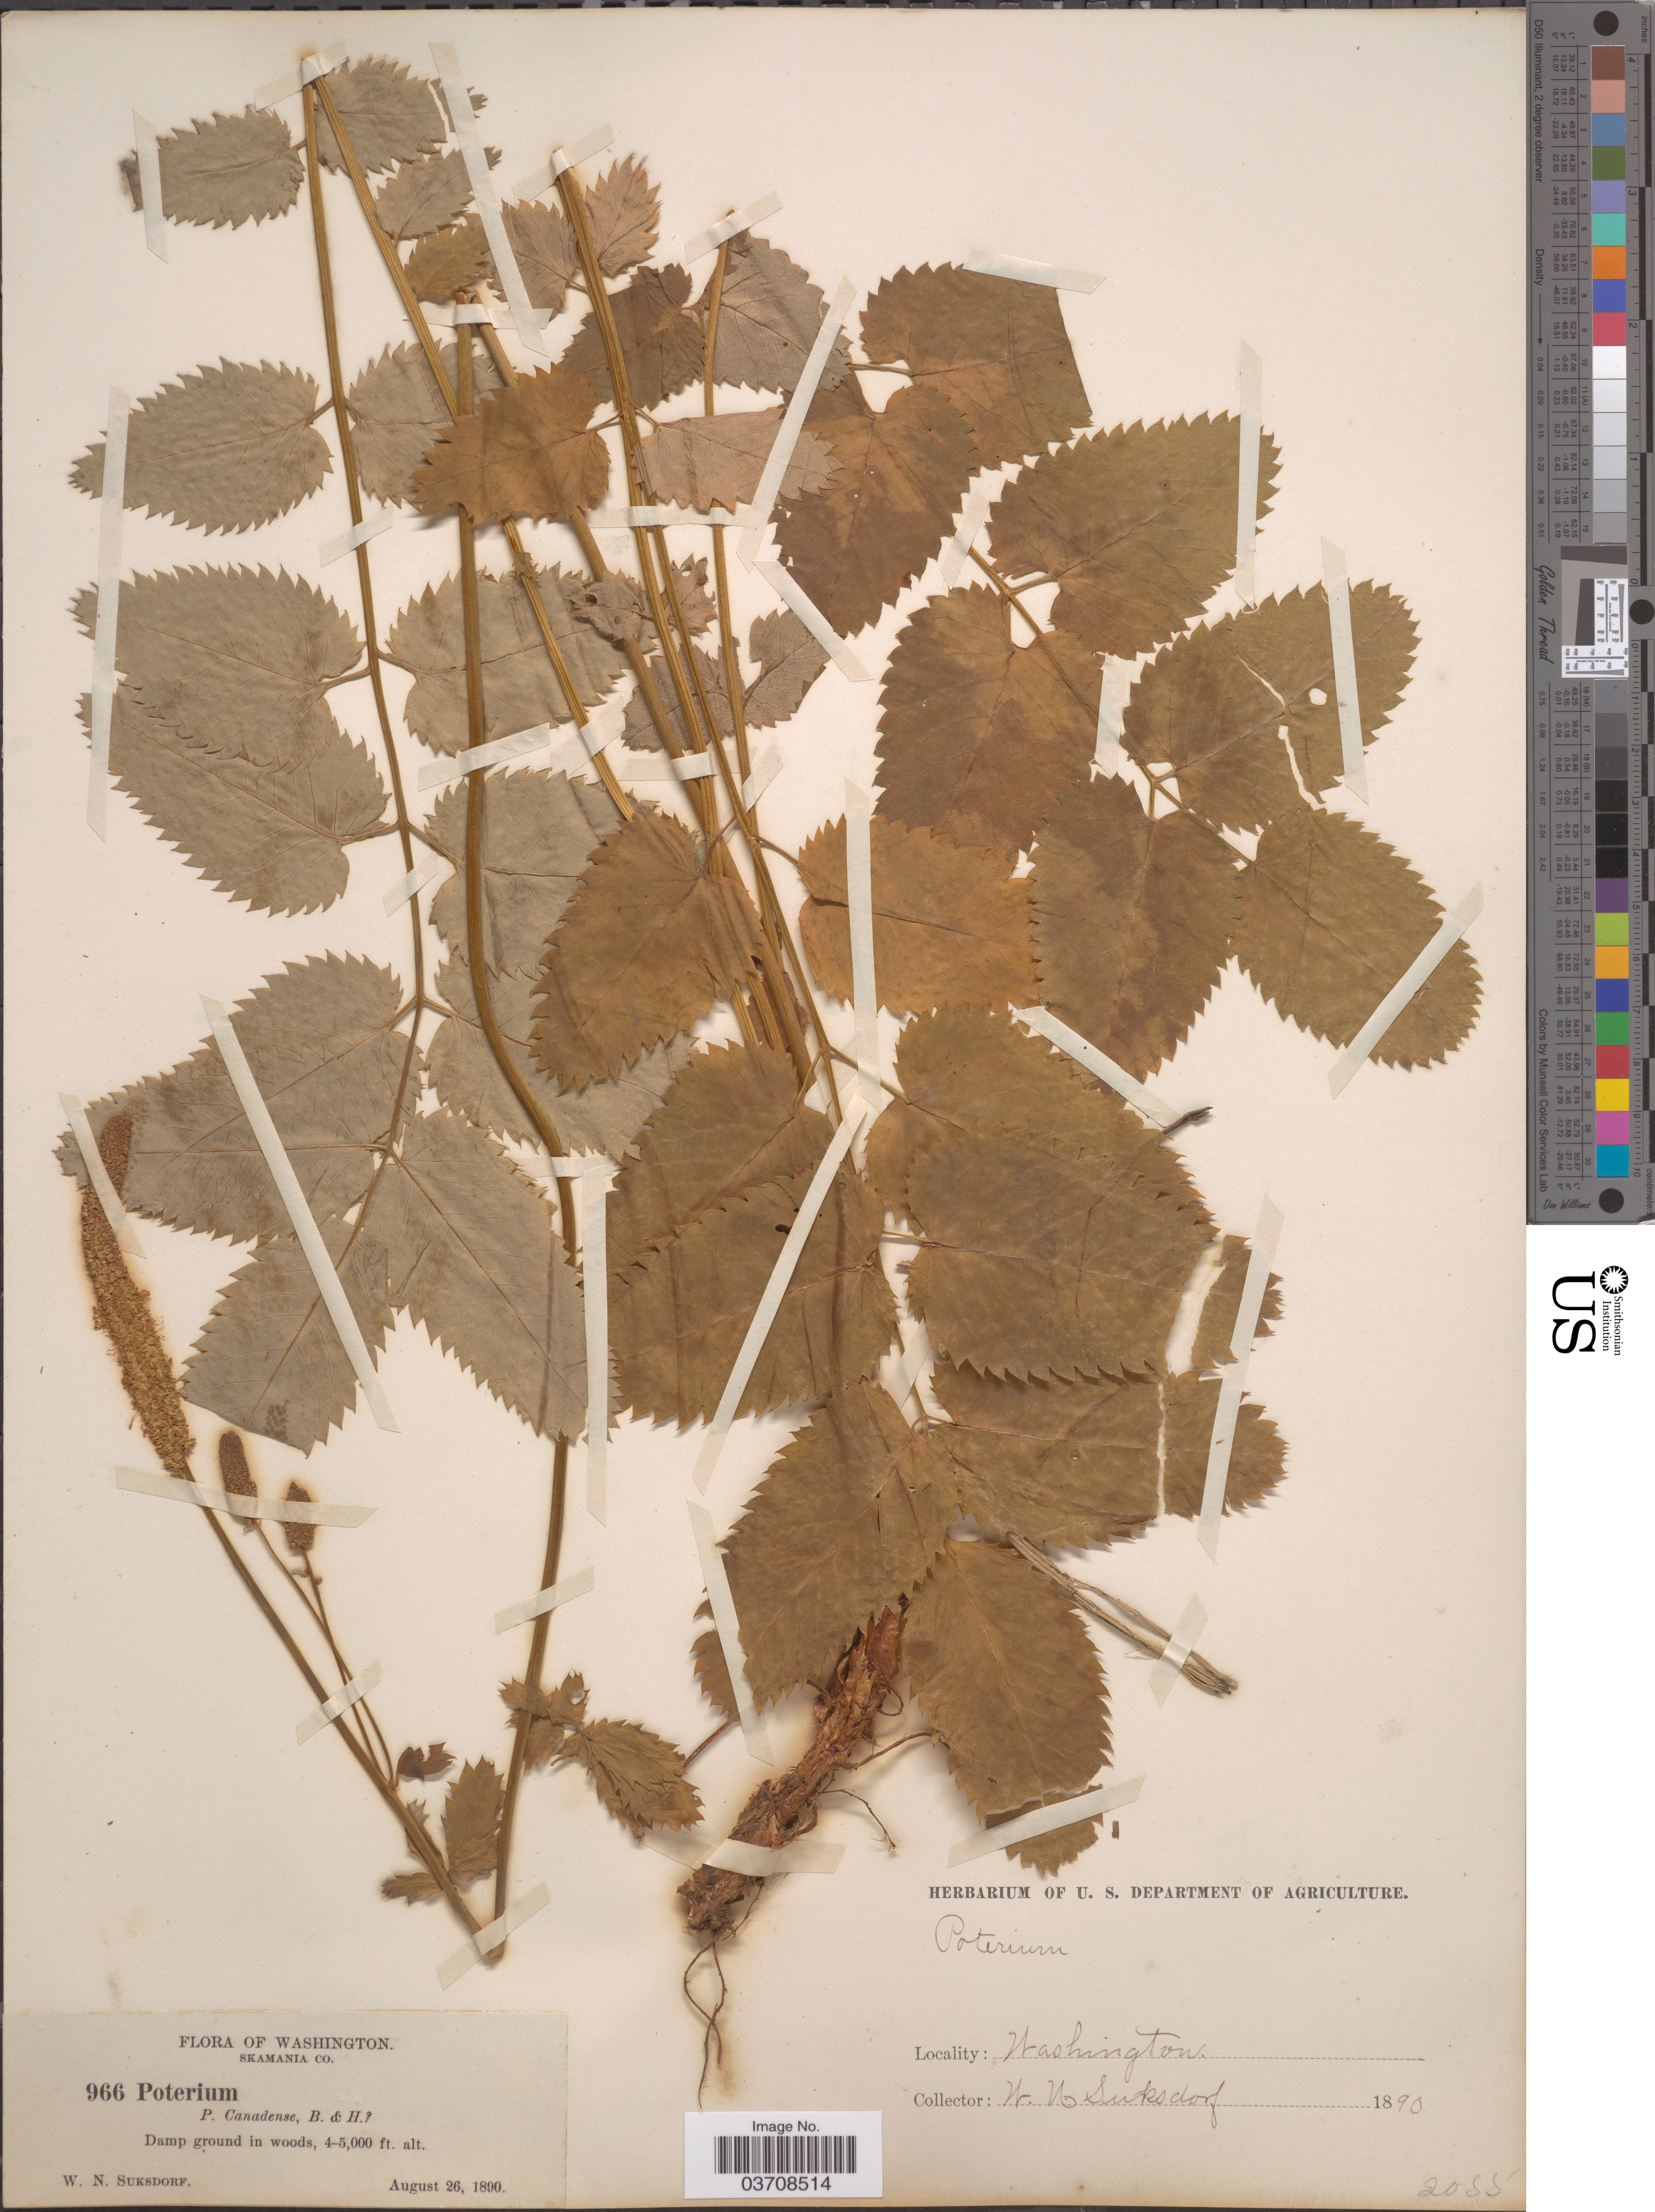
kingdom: Plantae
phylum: Tracheophyta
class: Magnoliopsida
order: Rosales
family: Rosaceae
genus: Sanguisorba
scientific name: Sanguisorba stipulata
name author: Raf.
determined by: Strong, Mark T., (BOT), Smithsonian Institution - National Museum of Natural History (UNITED STATES)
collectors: W. N. Suksdorf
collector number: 966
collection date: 1890-08-26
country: United States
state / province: Washington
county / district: Skamania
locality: Skamania Co.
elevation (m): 1219